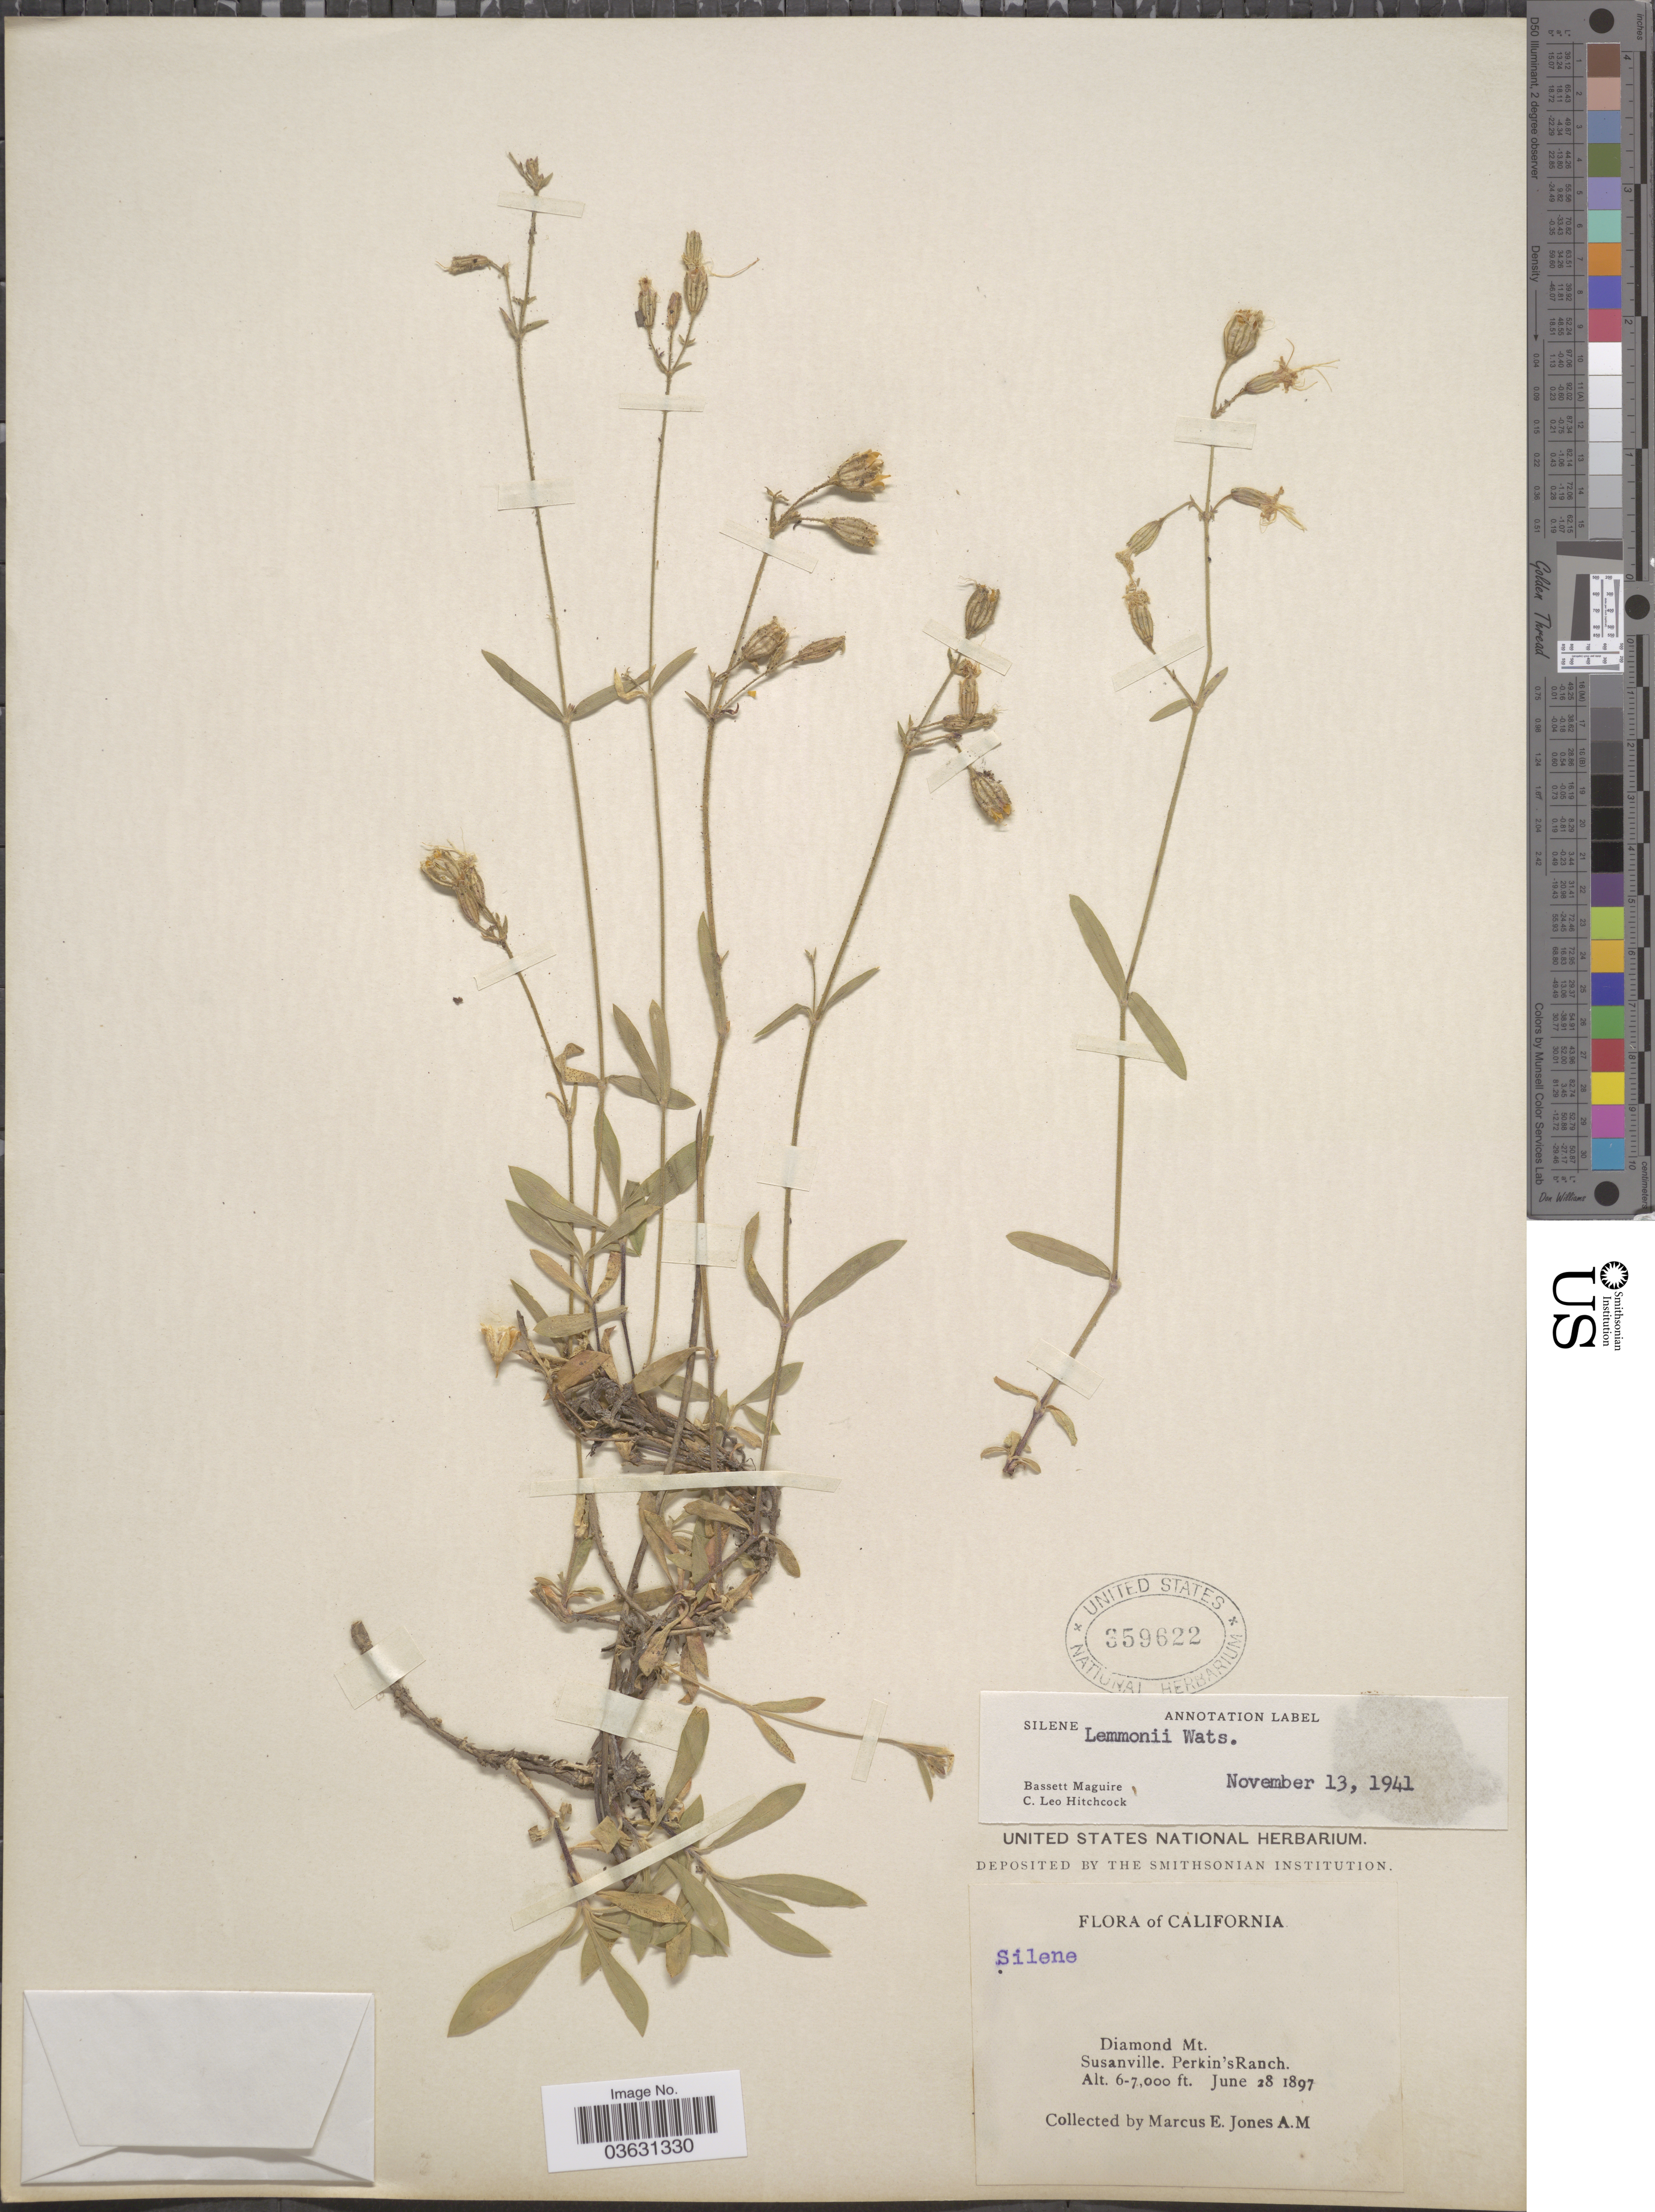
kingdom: Plantae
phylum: Tracheophyta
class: Magnoliopsida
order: Caryophyllales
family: Caryophyllaceae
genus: Silene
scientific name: Silene lemmonii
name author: S. Watson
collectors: M. E. Jones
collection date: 1897-06-28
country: United States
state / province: California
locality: Diamond Mt. Susanville. Perkin's Ranch.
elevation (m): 1829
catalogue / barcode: US 359622